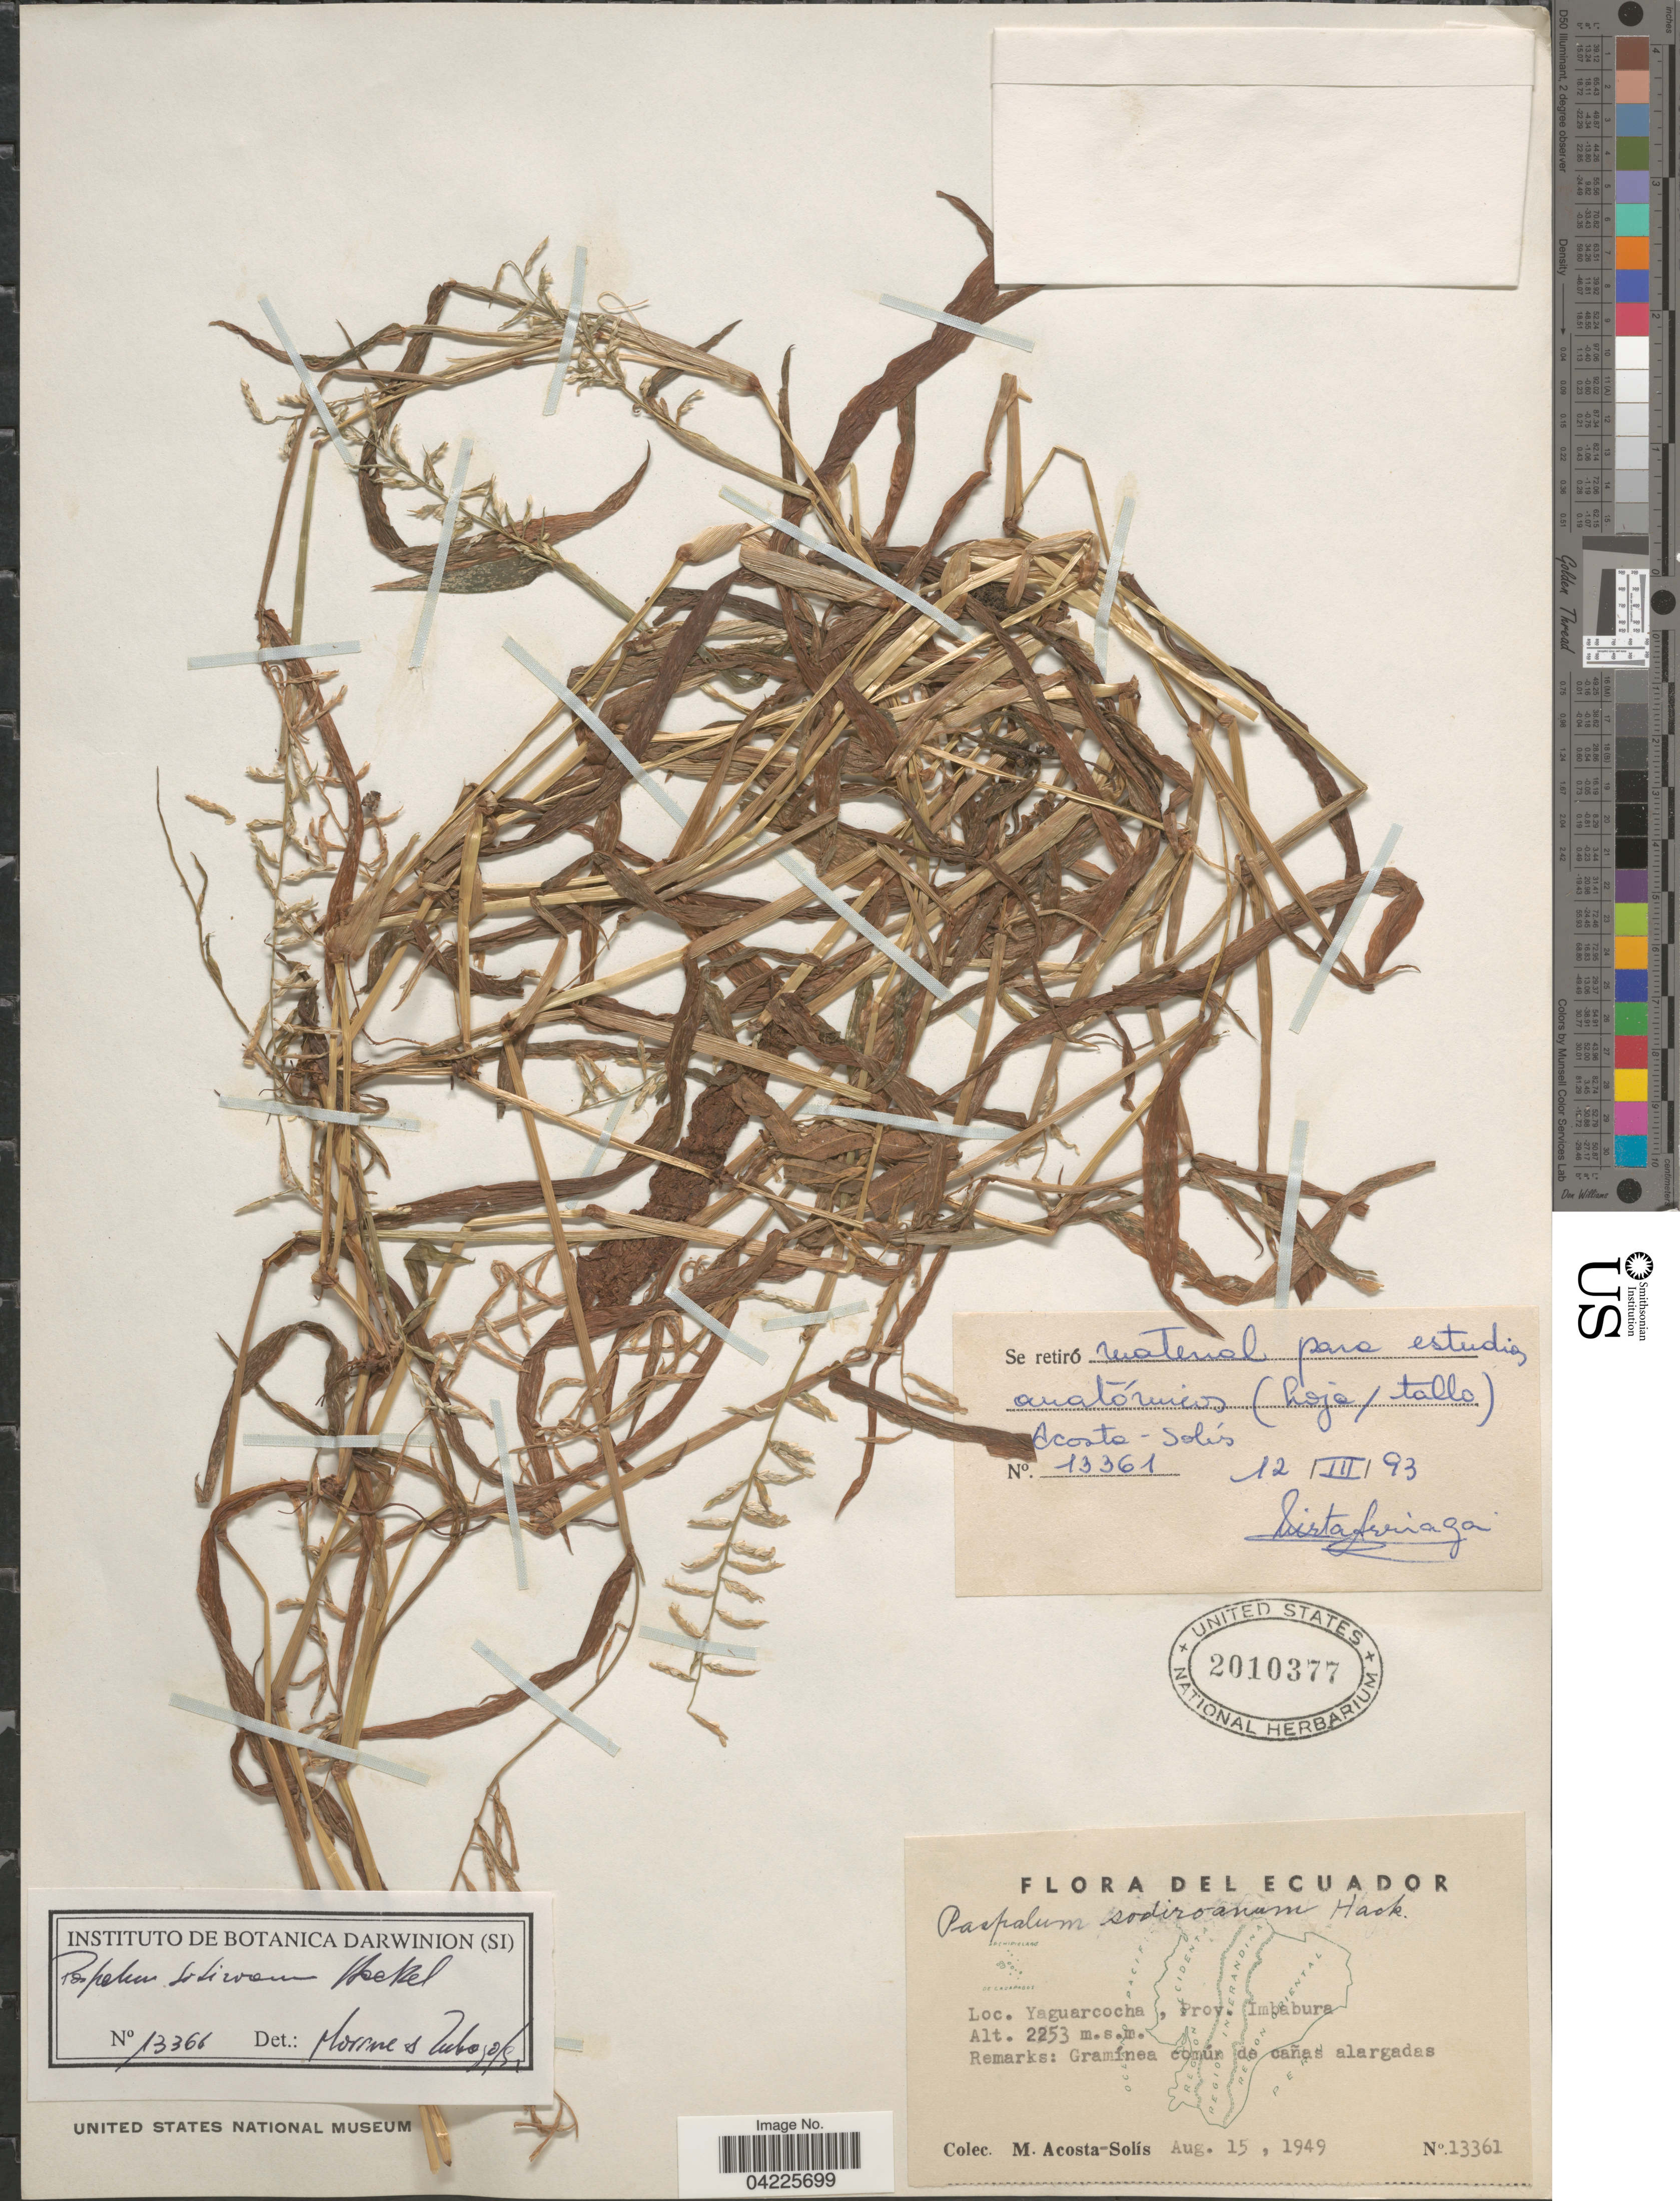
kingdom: Plantae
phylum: Tracheophyta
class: Liliopsida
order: Poales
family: Poaceae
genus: Paspalum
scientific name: Paspalum sodiroanum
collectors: M. Acosta Solis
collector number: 13361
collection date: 1949-08-15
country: Ecuador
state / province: Imbabura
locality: Yaguarcocha.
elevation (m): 2253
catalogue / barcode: US 2010377